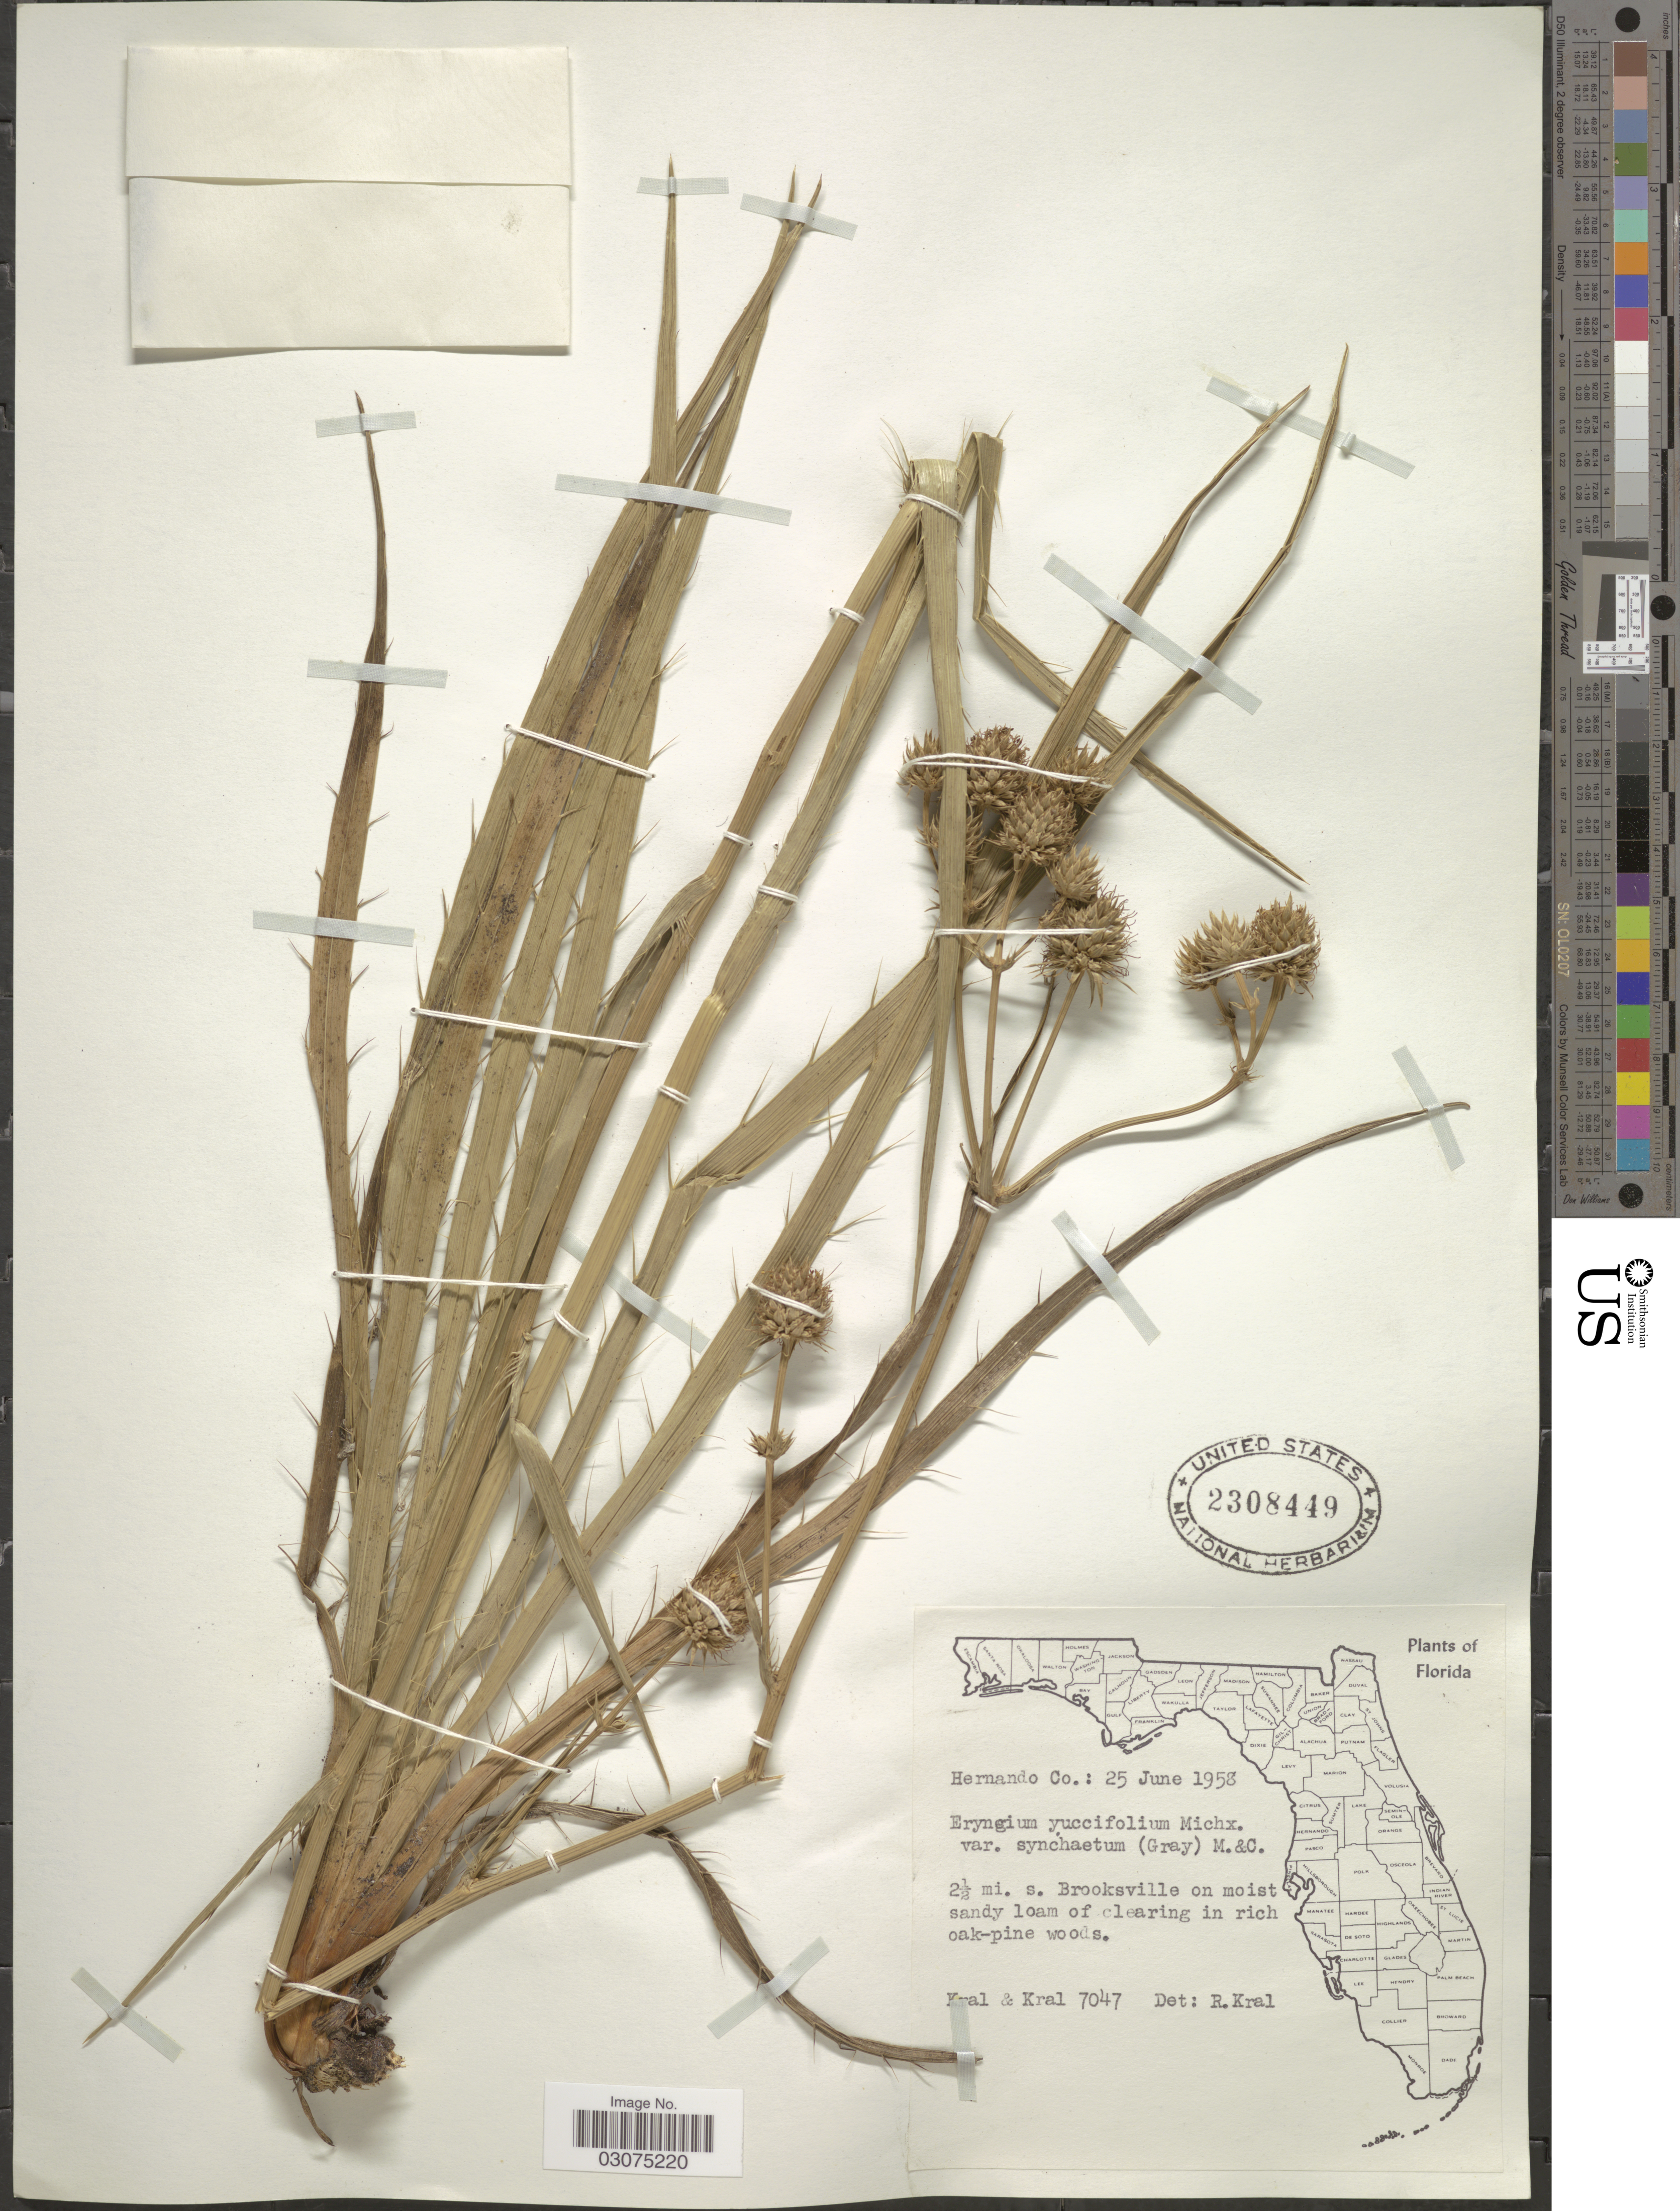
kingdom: Plantae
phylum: Tracheophyta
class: Magnoliopsida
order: Apiales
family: Apiaceae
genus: Eryngium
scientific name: Eryngium yuccifolium var. synchaetum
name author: A. Gray ex J.M. Coult. & Rose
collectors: -- Kral & -- Kral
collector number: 7047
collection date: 1958-06-25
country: United States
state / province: Florida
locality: Hernando Co. 2½ mi. s. Brooksville on moist sandy loam of clearing in rich oak-pine woods.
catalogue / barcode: US 2308449